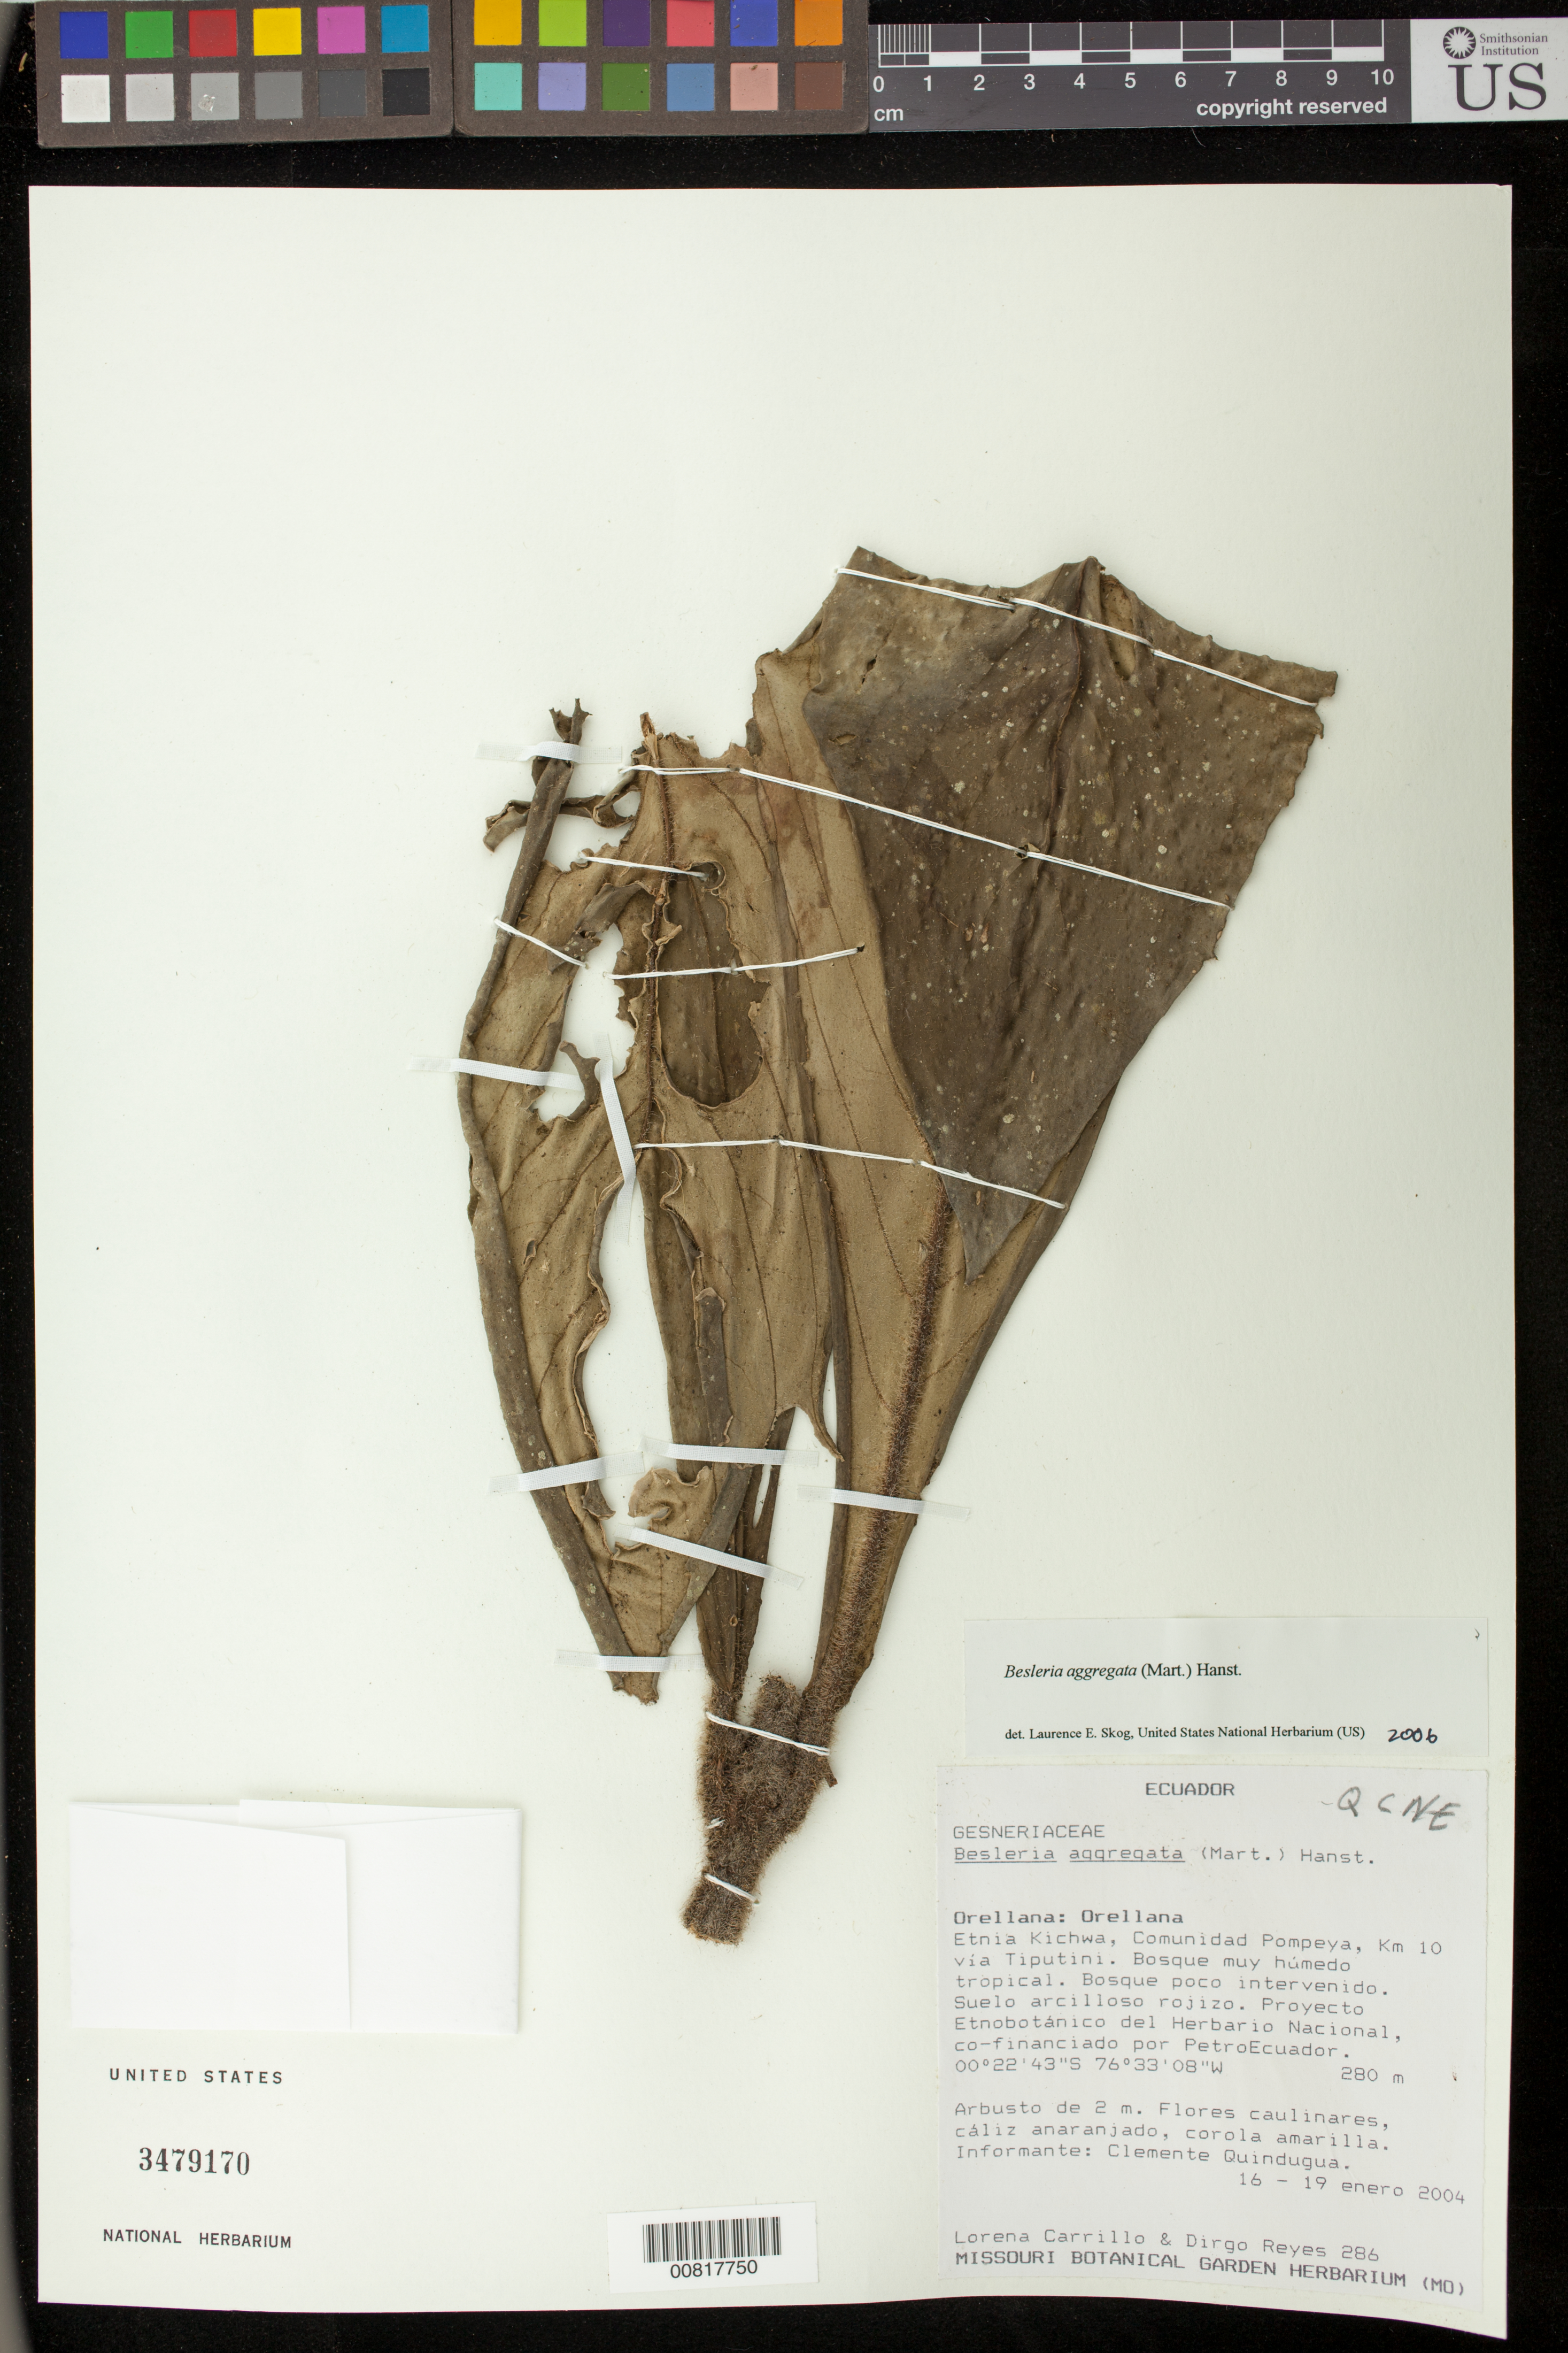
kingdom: Plantae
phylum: Tracheophyta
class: Magnoliopsida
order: Lamiales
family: Gesneriaceae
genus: Besleria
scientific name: Besleria aggregata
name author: (Mart.) Hanst.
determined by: Skog, Laurence E.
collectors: L. Carrillo & D. Reyes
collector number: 286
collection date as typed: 16-19 Jan 2004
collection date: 2004-01-16/2004-01-19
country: Ecuador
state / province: Orellana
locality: Orelland: Orellana. Etnia Kichwa, Comunidad Pompeya, km 10 via Tiputini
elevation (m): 280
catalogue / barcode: US 3479170